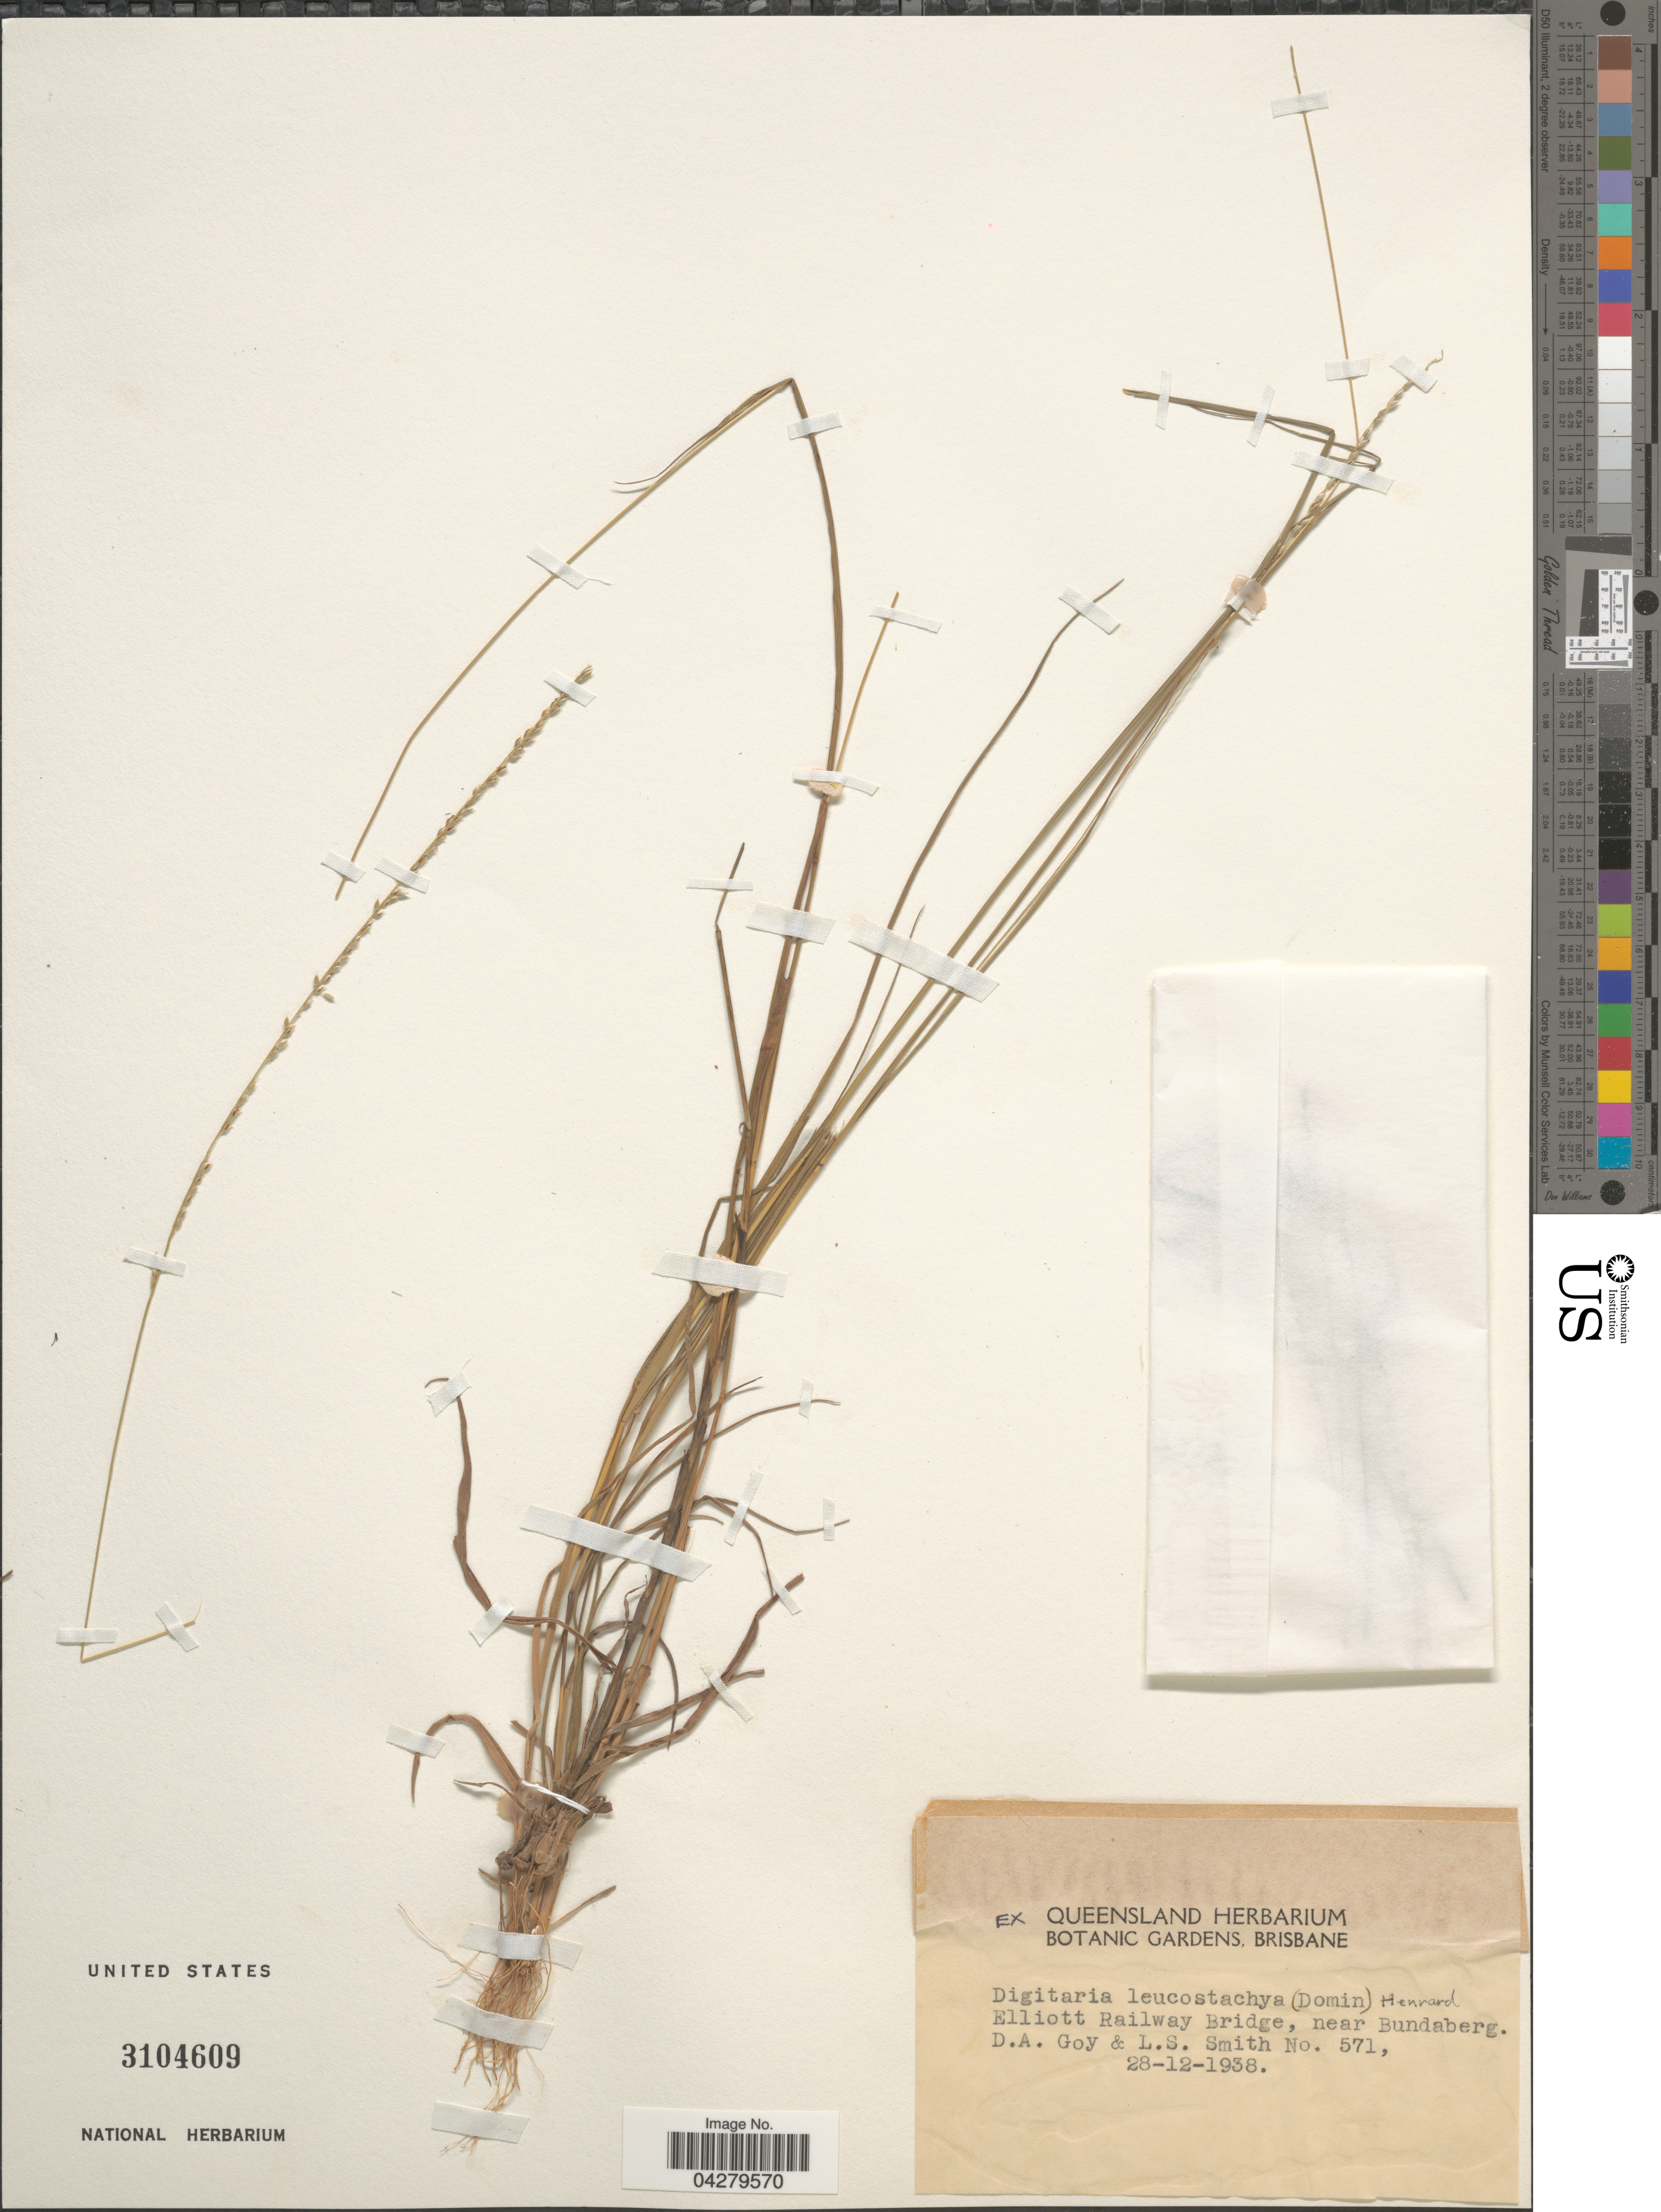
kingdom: Plantae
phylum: Tracheophyta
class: Liliopsida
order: Poales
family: Poaceae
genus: Digitaria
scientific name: Digitaria leucostachya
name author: (Domin) Henr.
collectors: D. Goy & L. Smith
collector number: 571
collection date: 1938-12-28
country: Australia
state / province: Queensland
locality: Elliott Railway Bridge, near Bundaberg.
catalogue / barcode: US 3104609